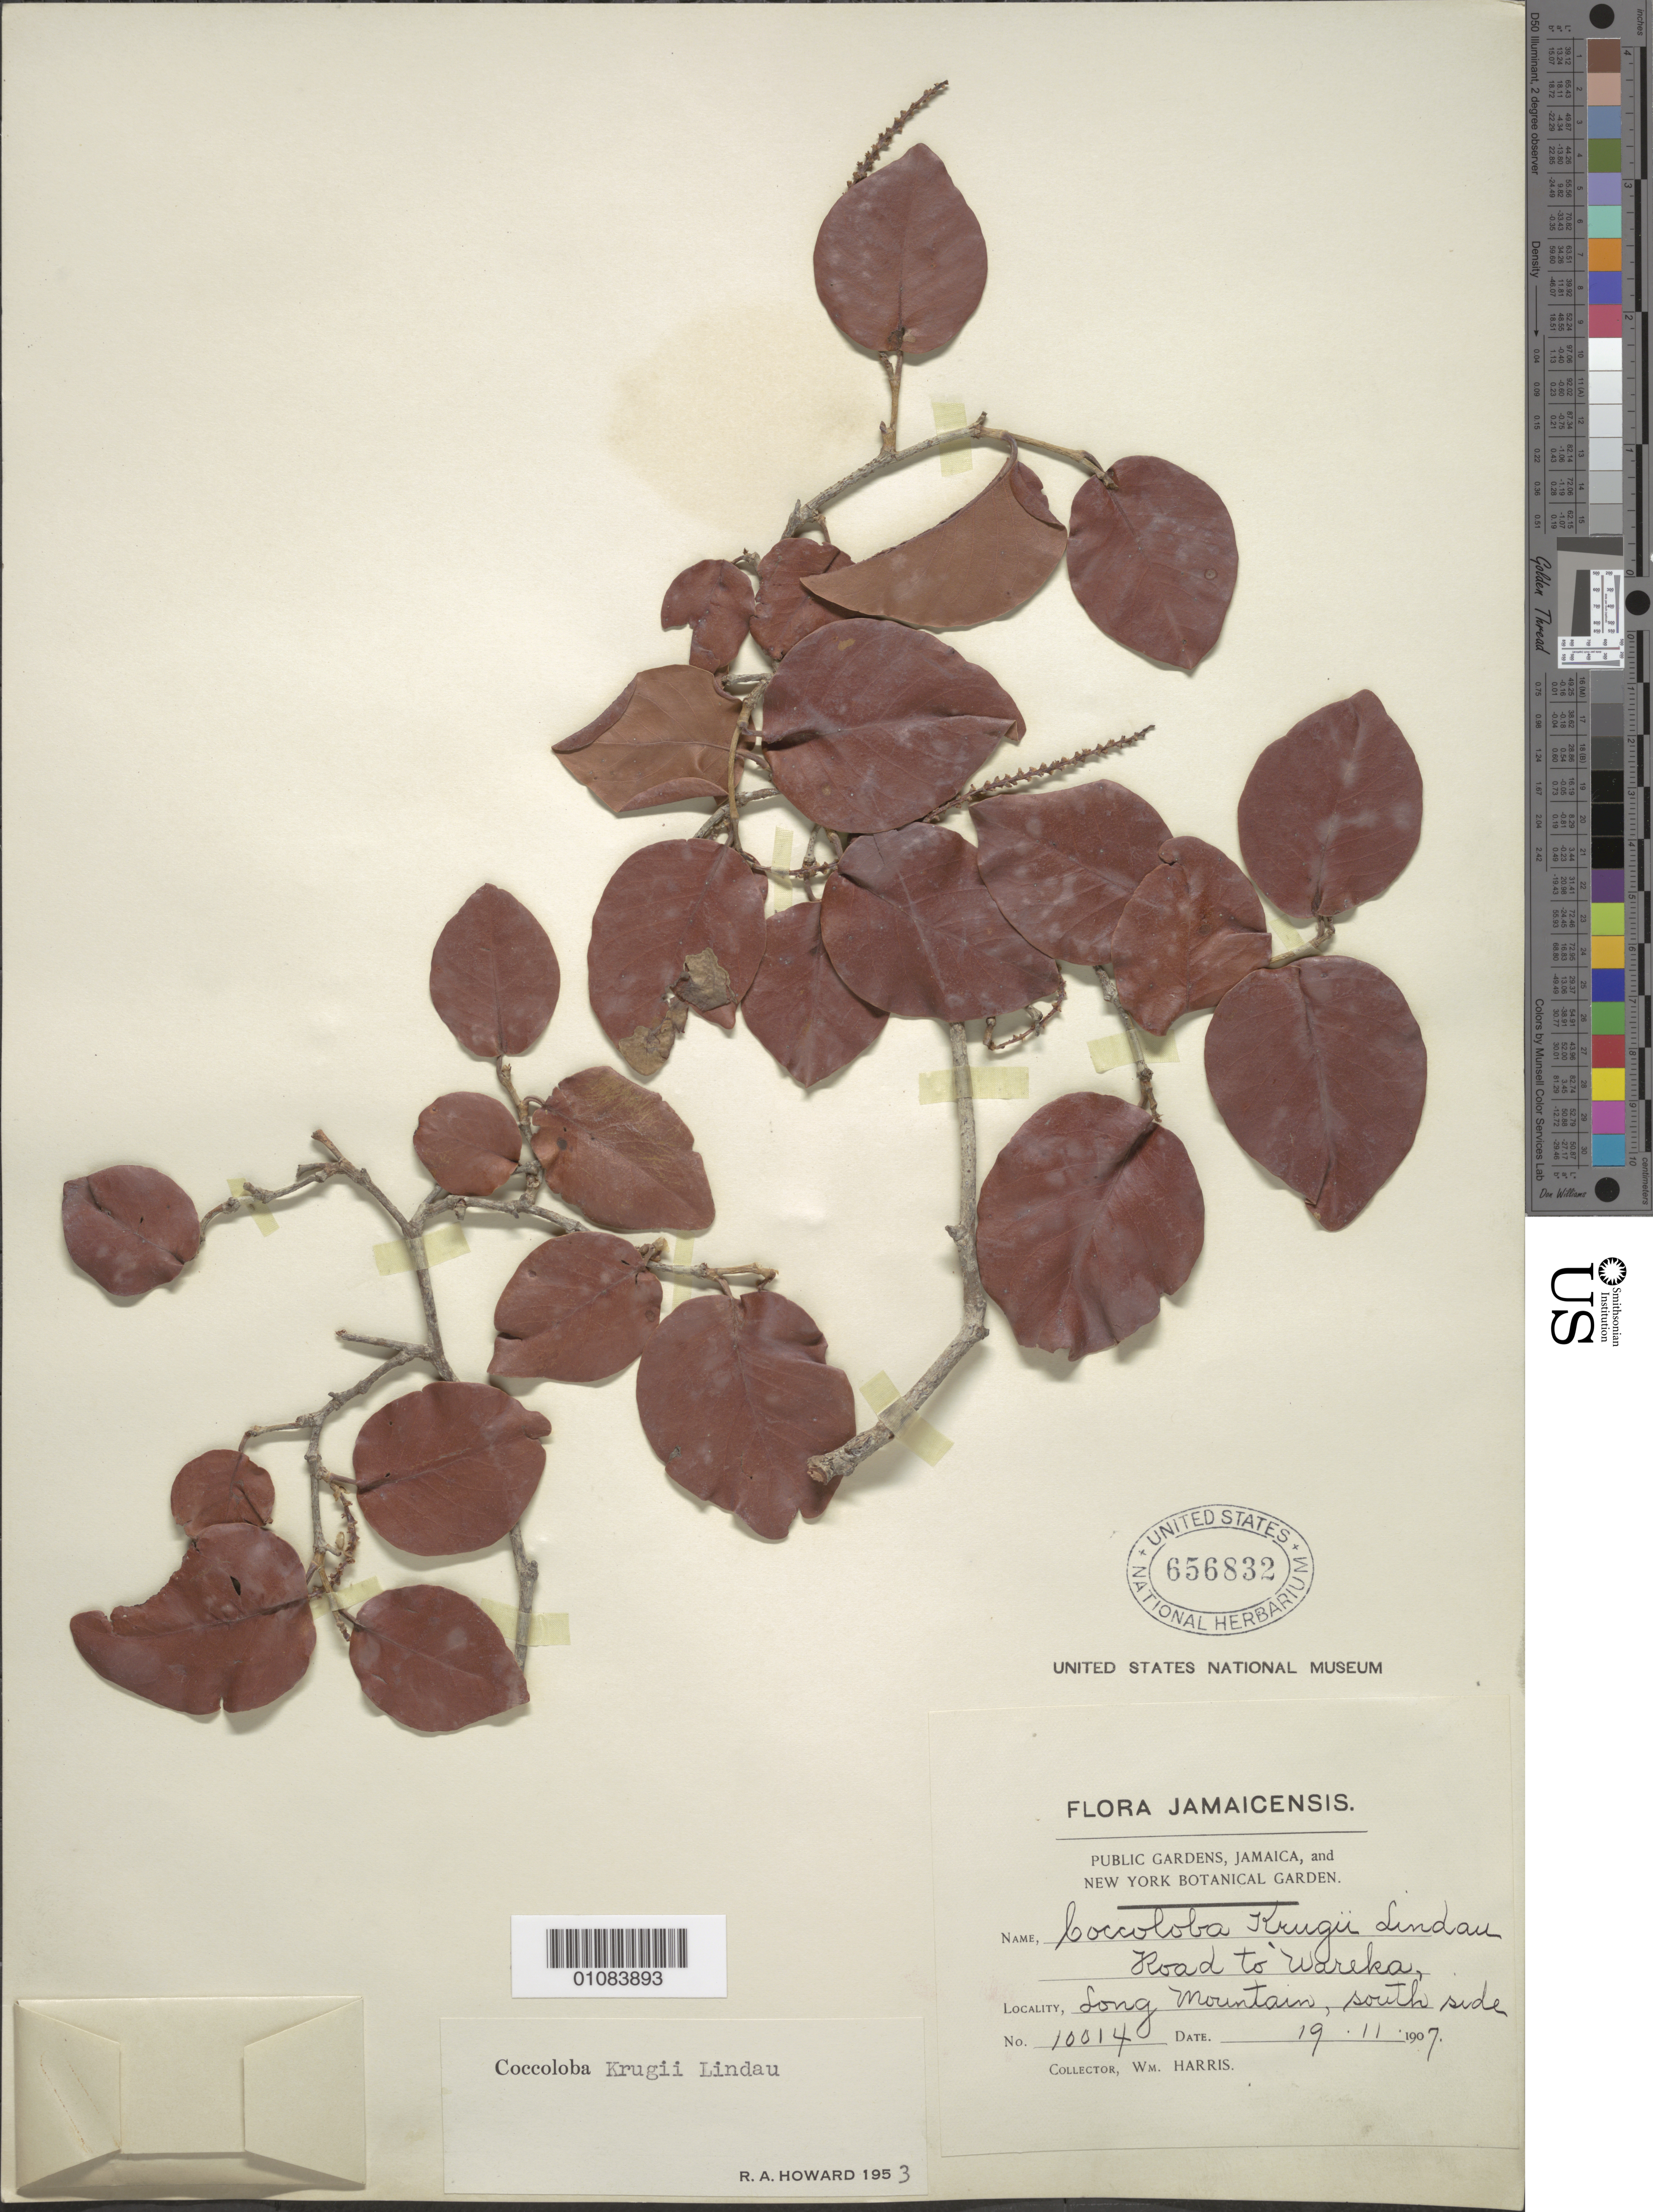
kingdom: Plantae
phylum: Tracheophyta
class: Magnoliopsida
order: Caryophyllales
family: Polygonaceae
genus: Coccoloba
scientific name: Coccoloba krugii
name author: Lindau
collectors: W. Harris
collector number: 10014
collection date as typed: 19 Nov 1907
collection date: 1907-11-19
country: Jamaica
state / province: Saint Andrew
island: Jamaica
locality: Road to Wareka. Long Mountain, south side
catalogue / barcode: US 656832